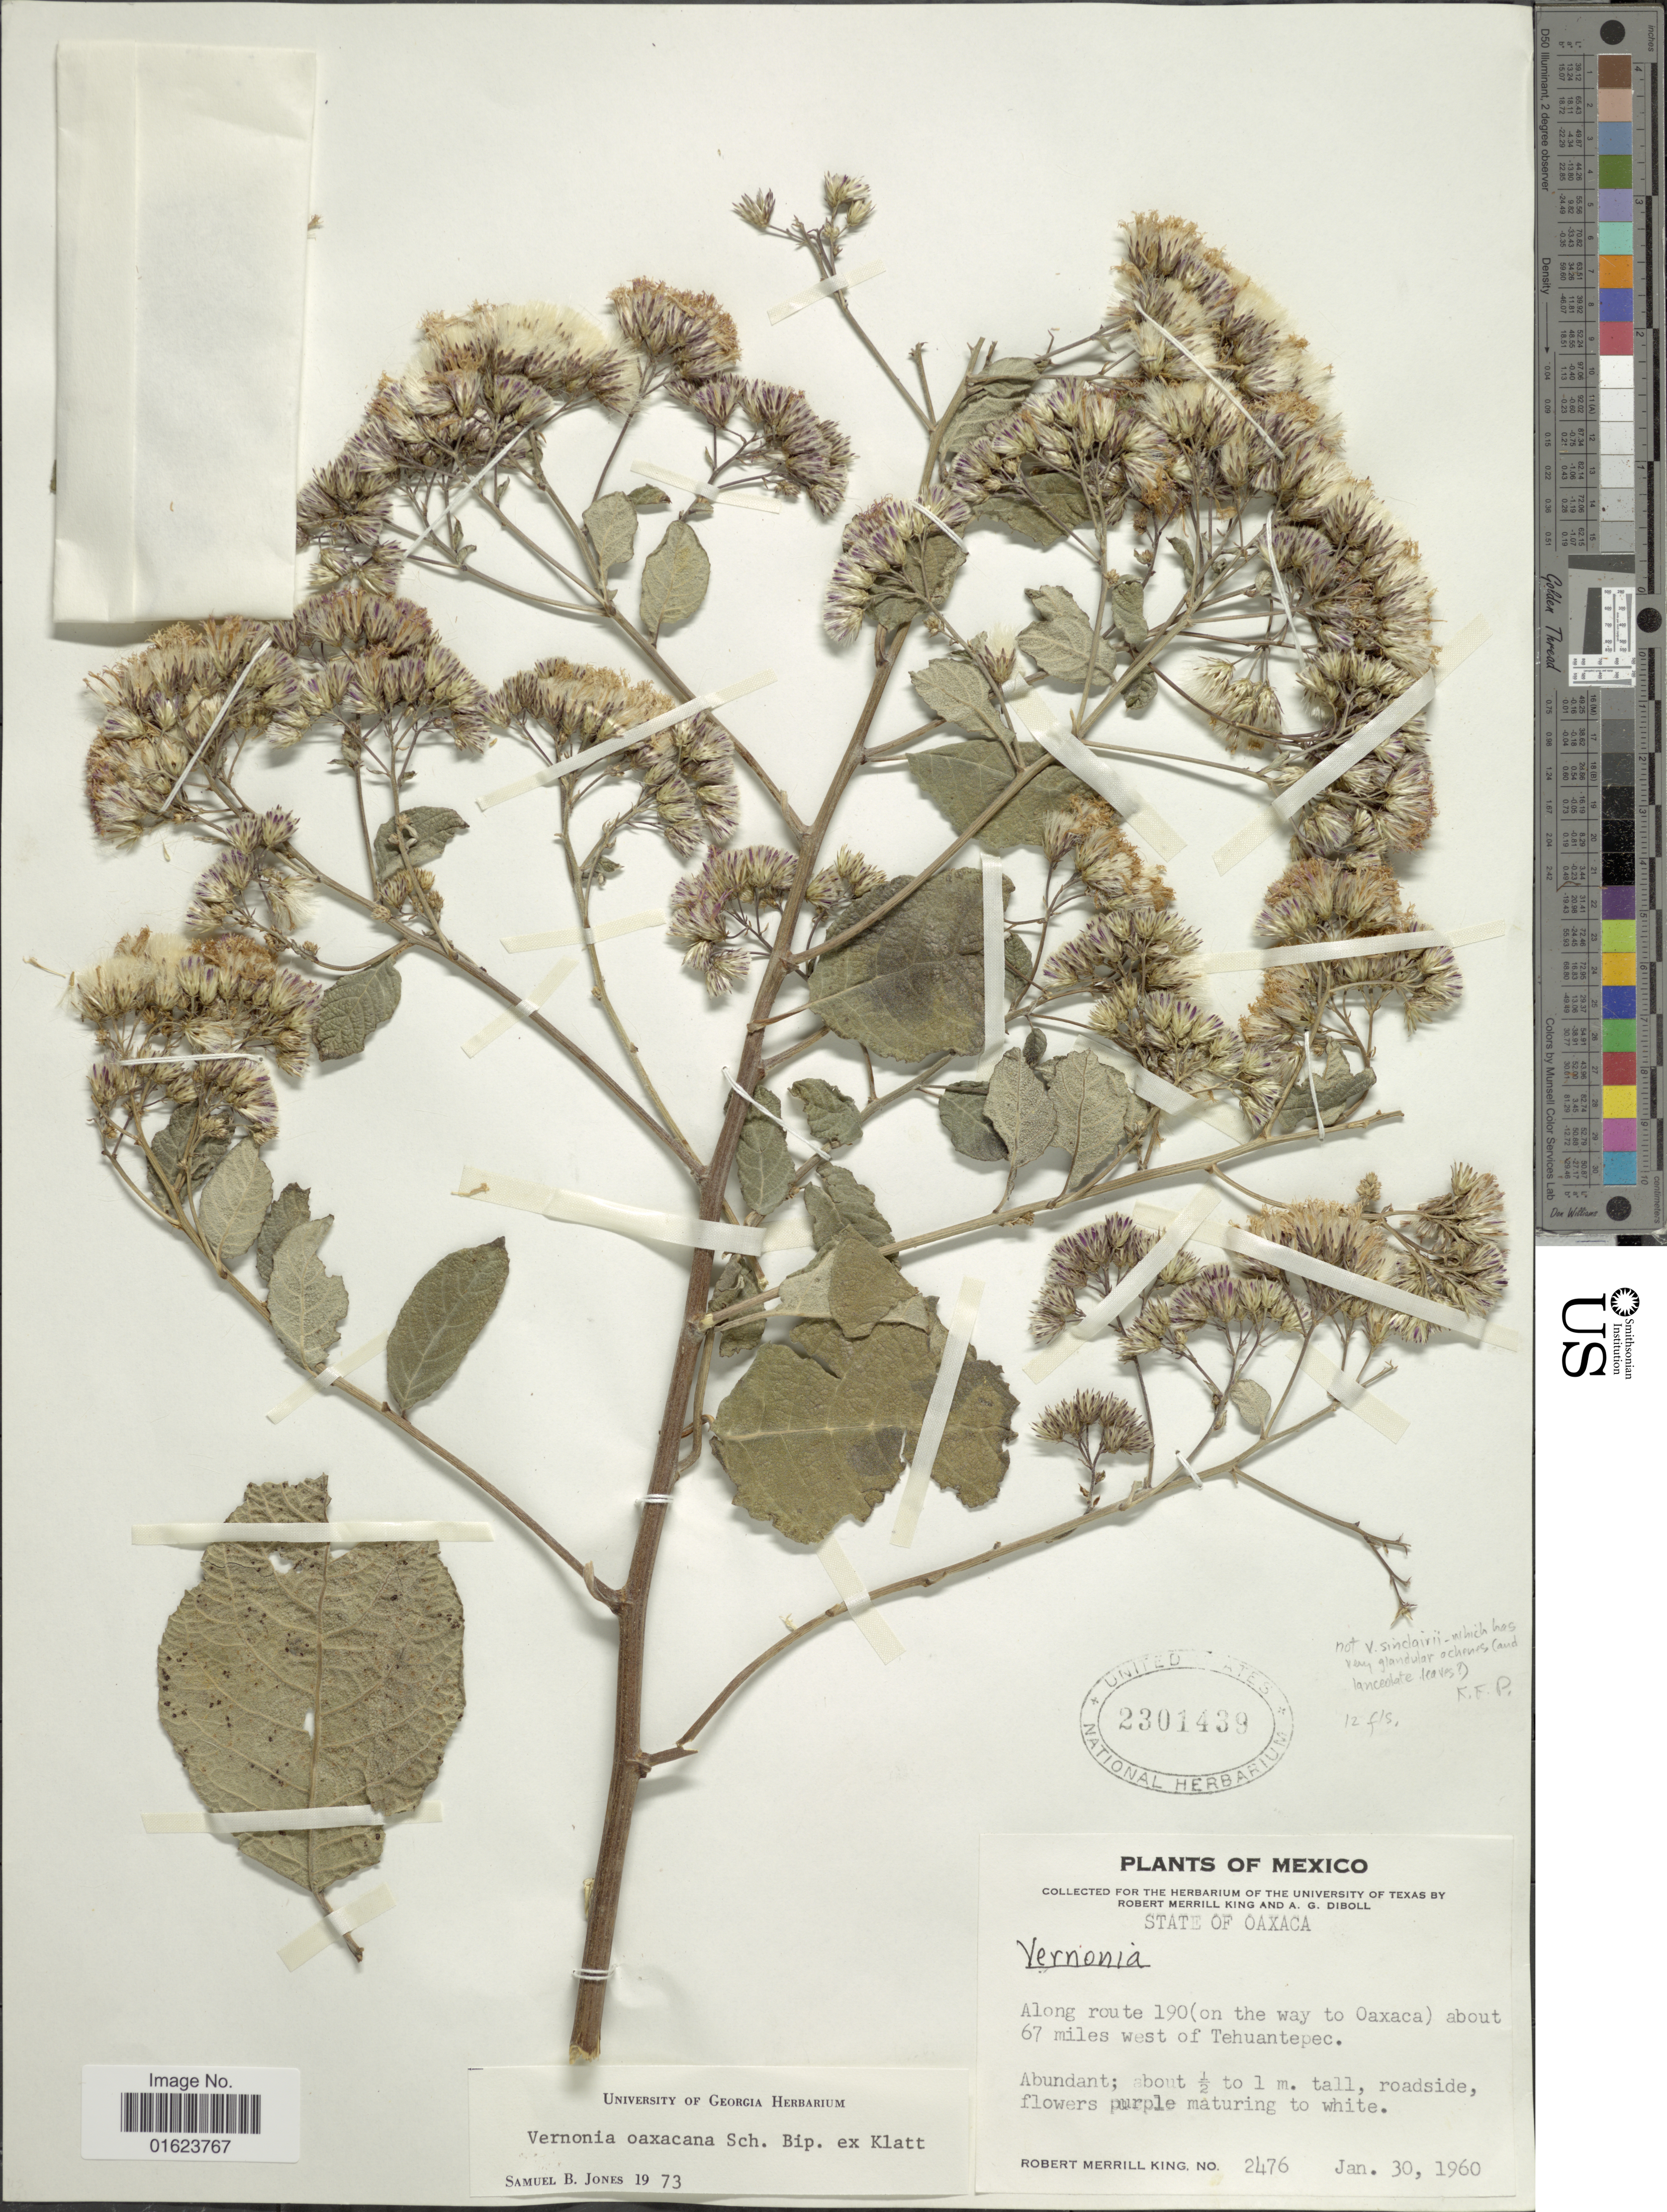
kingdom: Plantae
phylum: Tracheophyta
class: Magnoliopsida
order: Asterales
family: Asteraceae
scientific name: Vickianthus oaxacanus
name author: (Sch. Bip. ex Klatt) H. Rob.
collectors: R. M. King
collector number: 2476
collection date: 1960-01-30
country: Mexico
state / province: Oaxaca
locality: Mexico, Along route 190 (on the way to Oaxaca) about 67 miles west of Tehuantepec.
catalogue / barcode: US 2301439